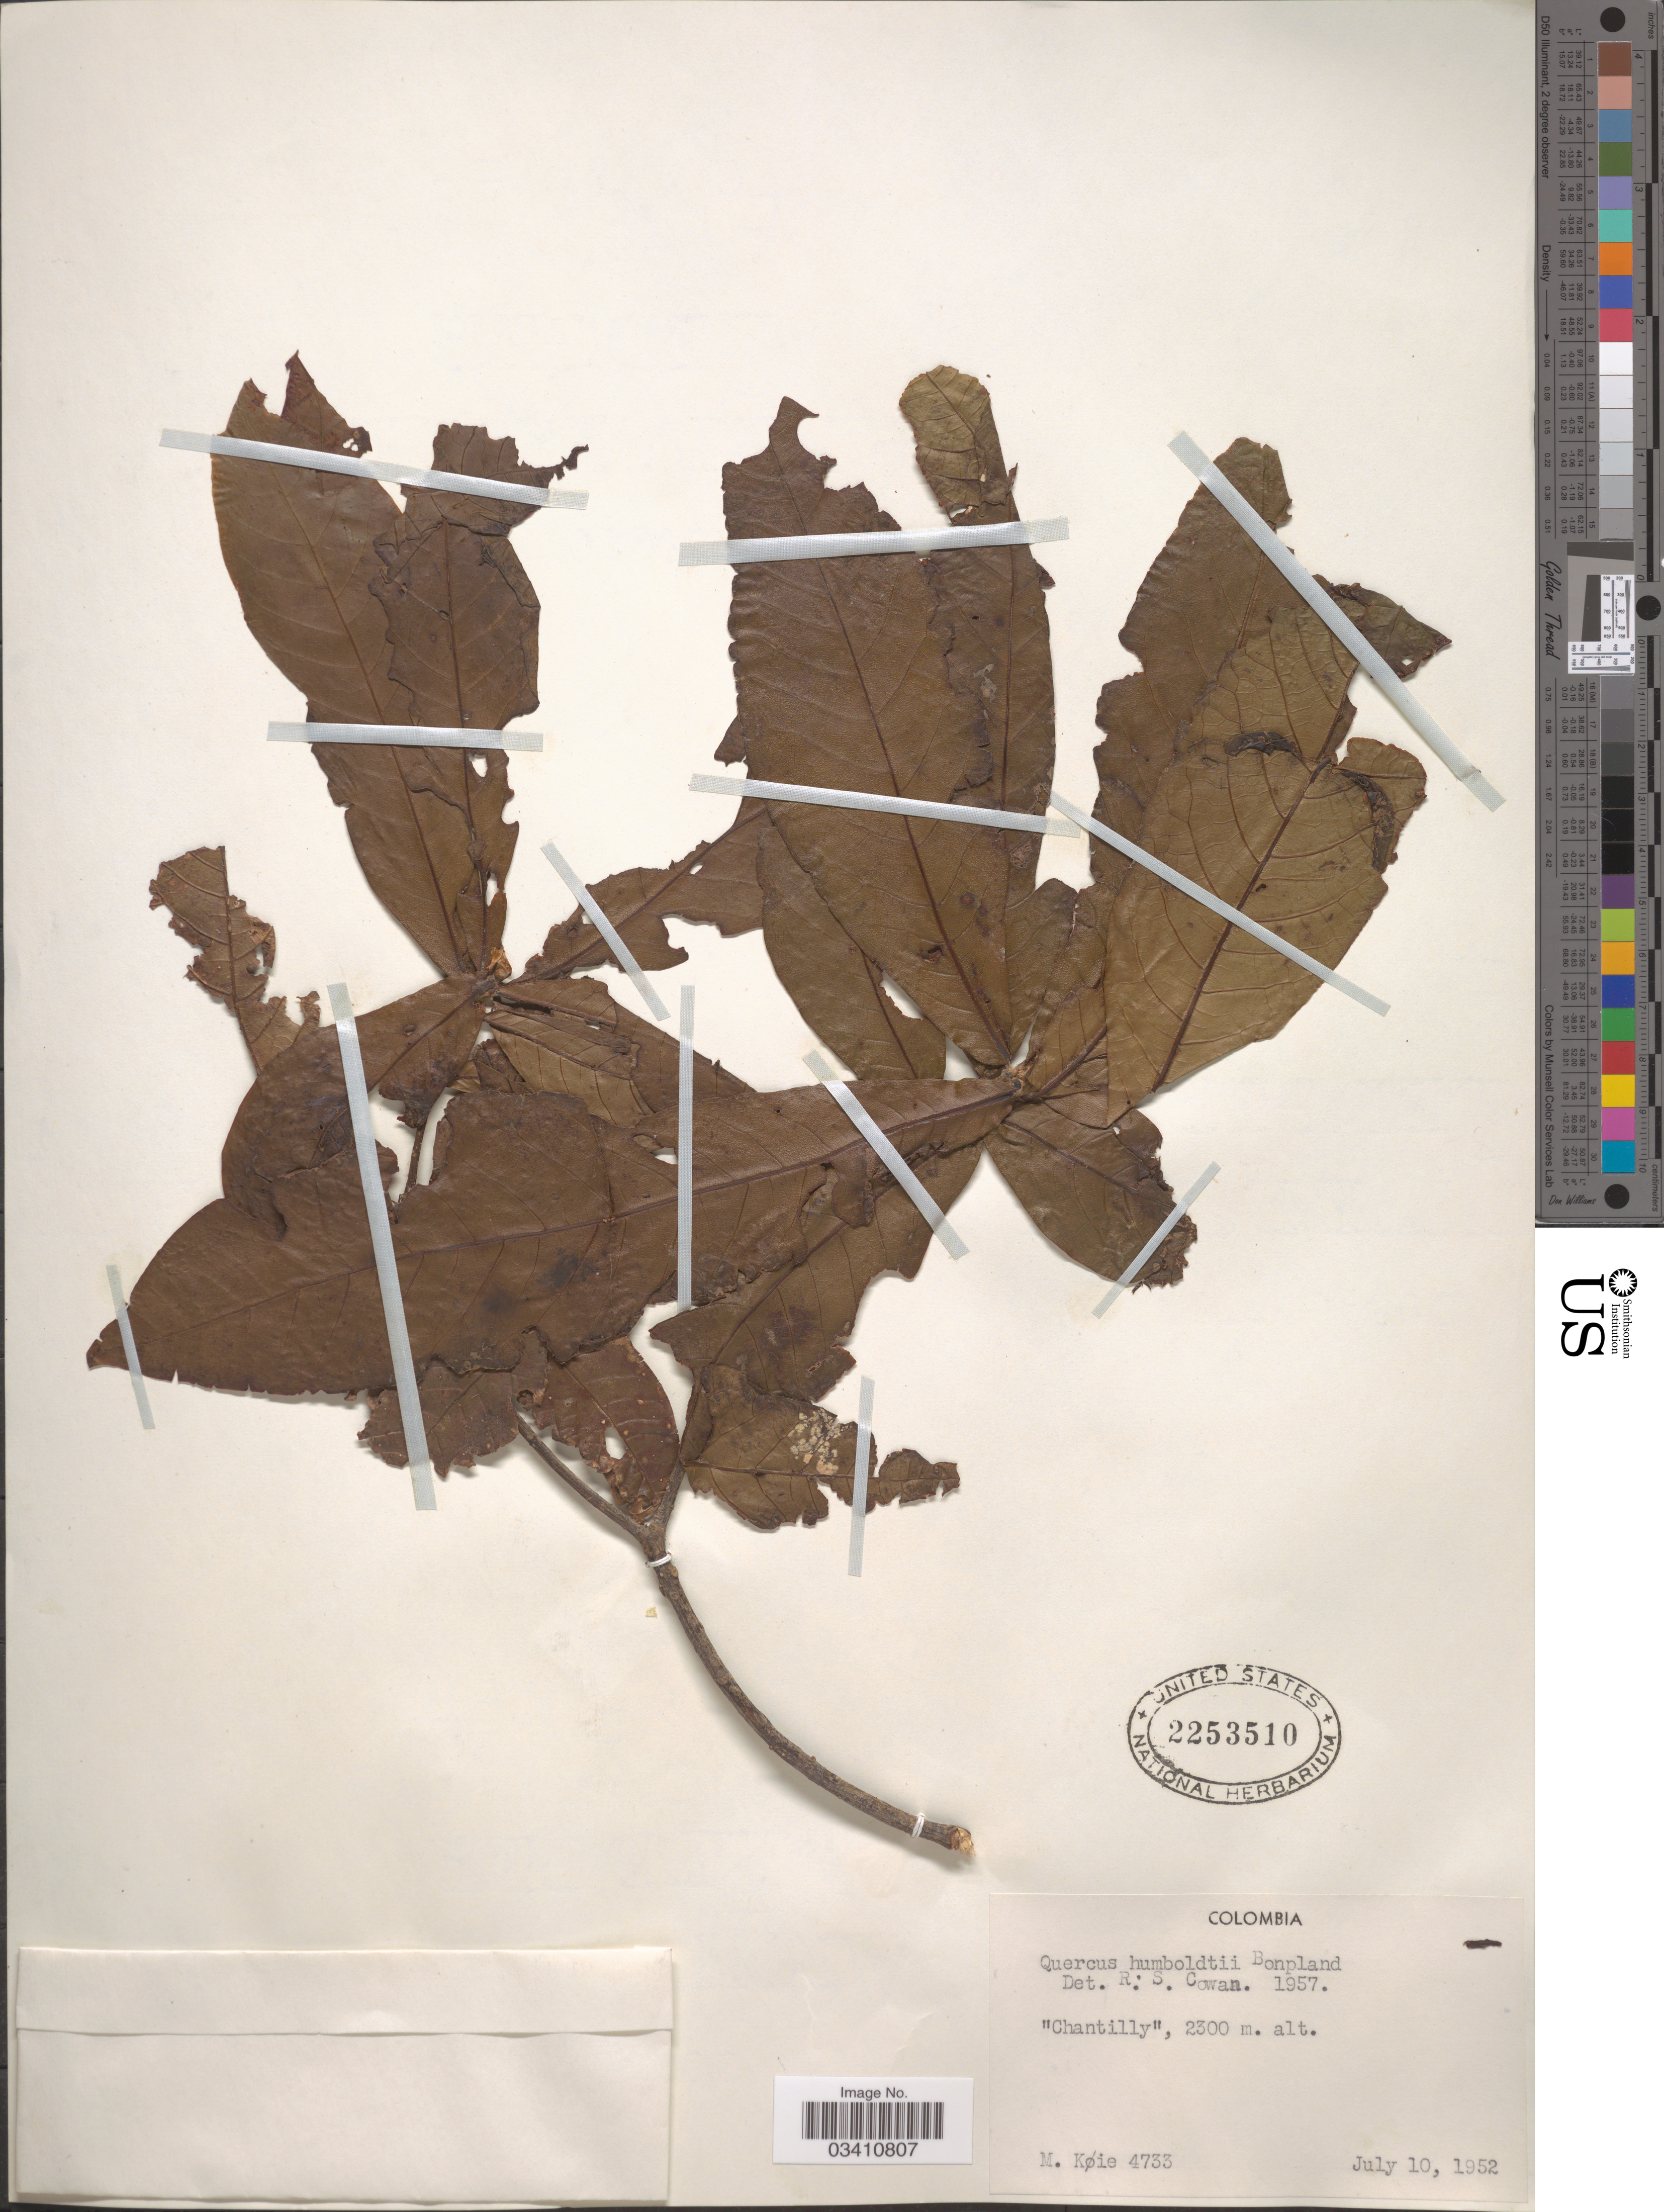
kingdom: Plantae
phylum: Tracheophyta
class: Magnoliopsida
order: Fagales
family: Fagaceae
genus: Quercus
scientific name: Quercus humboldtii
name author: Bonpl.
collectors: M. Köie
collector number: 4733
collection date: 1952-07-10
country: Colombia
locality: Chantilly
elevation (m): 2300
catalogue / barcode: US 2253510